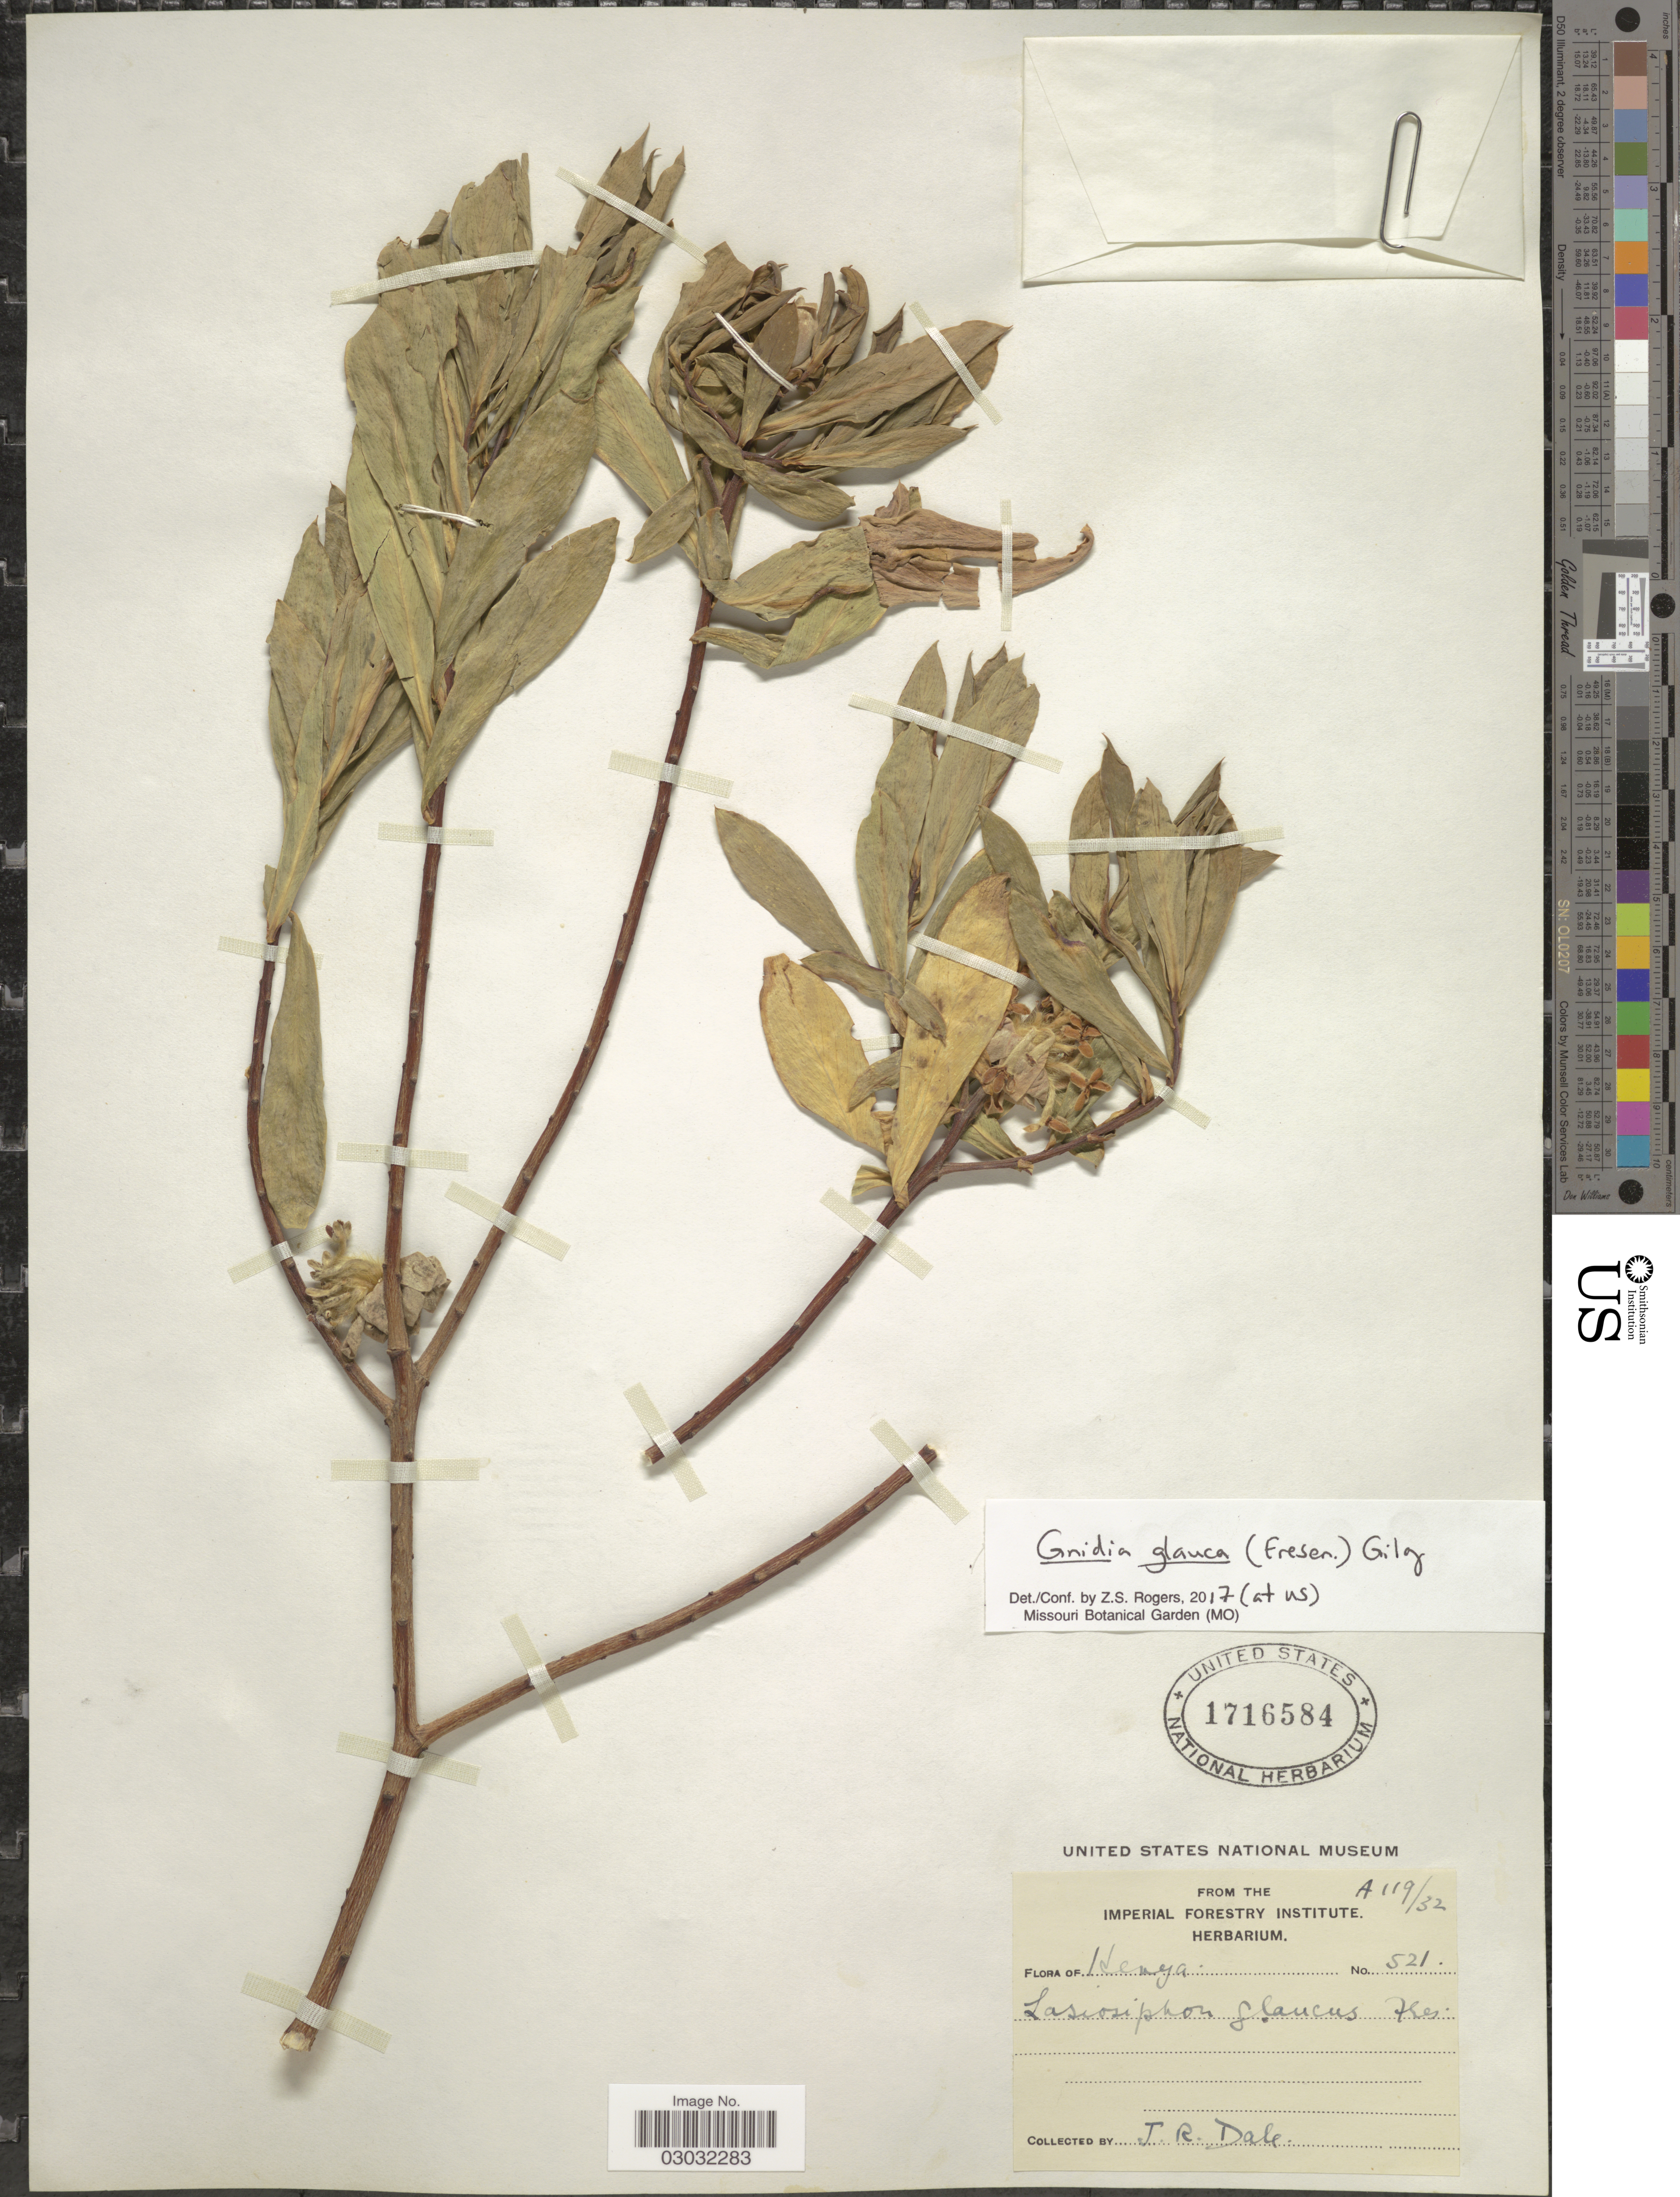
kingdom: Plantae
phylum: Tracheophyta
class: Magnoliopsida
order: Malvales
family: Thymelaeaceae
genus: Lasiosiphon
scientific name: Lasiosiphon glaucus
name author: Fresen.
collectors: J. Dale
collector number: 521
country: Kenya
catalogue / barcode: US 1716584